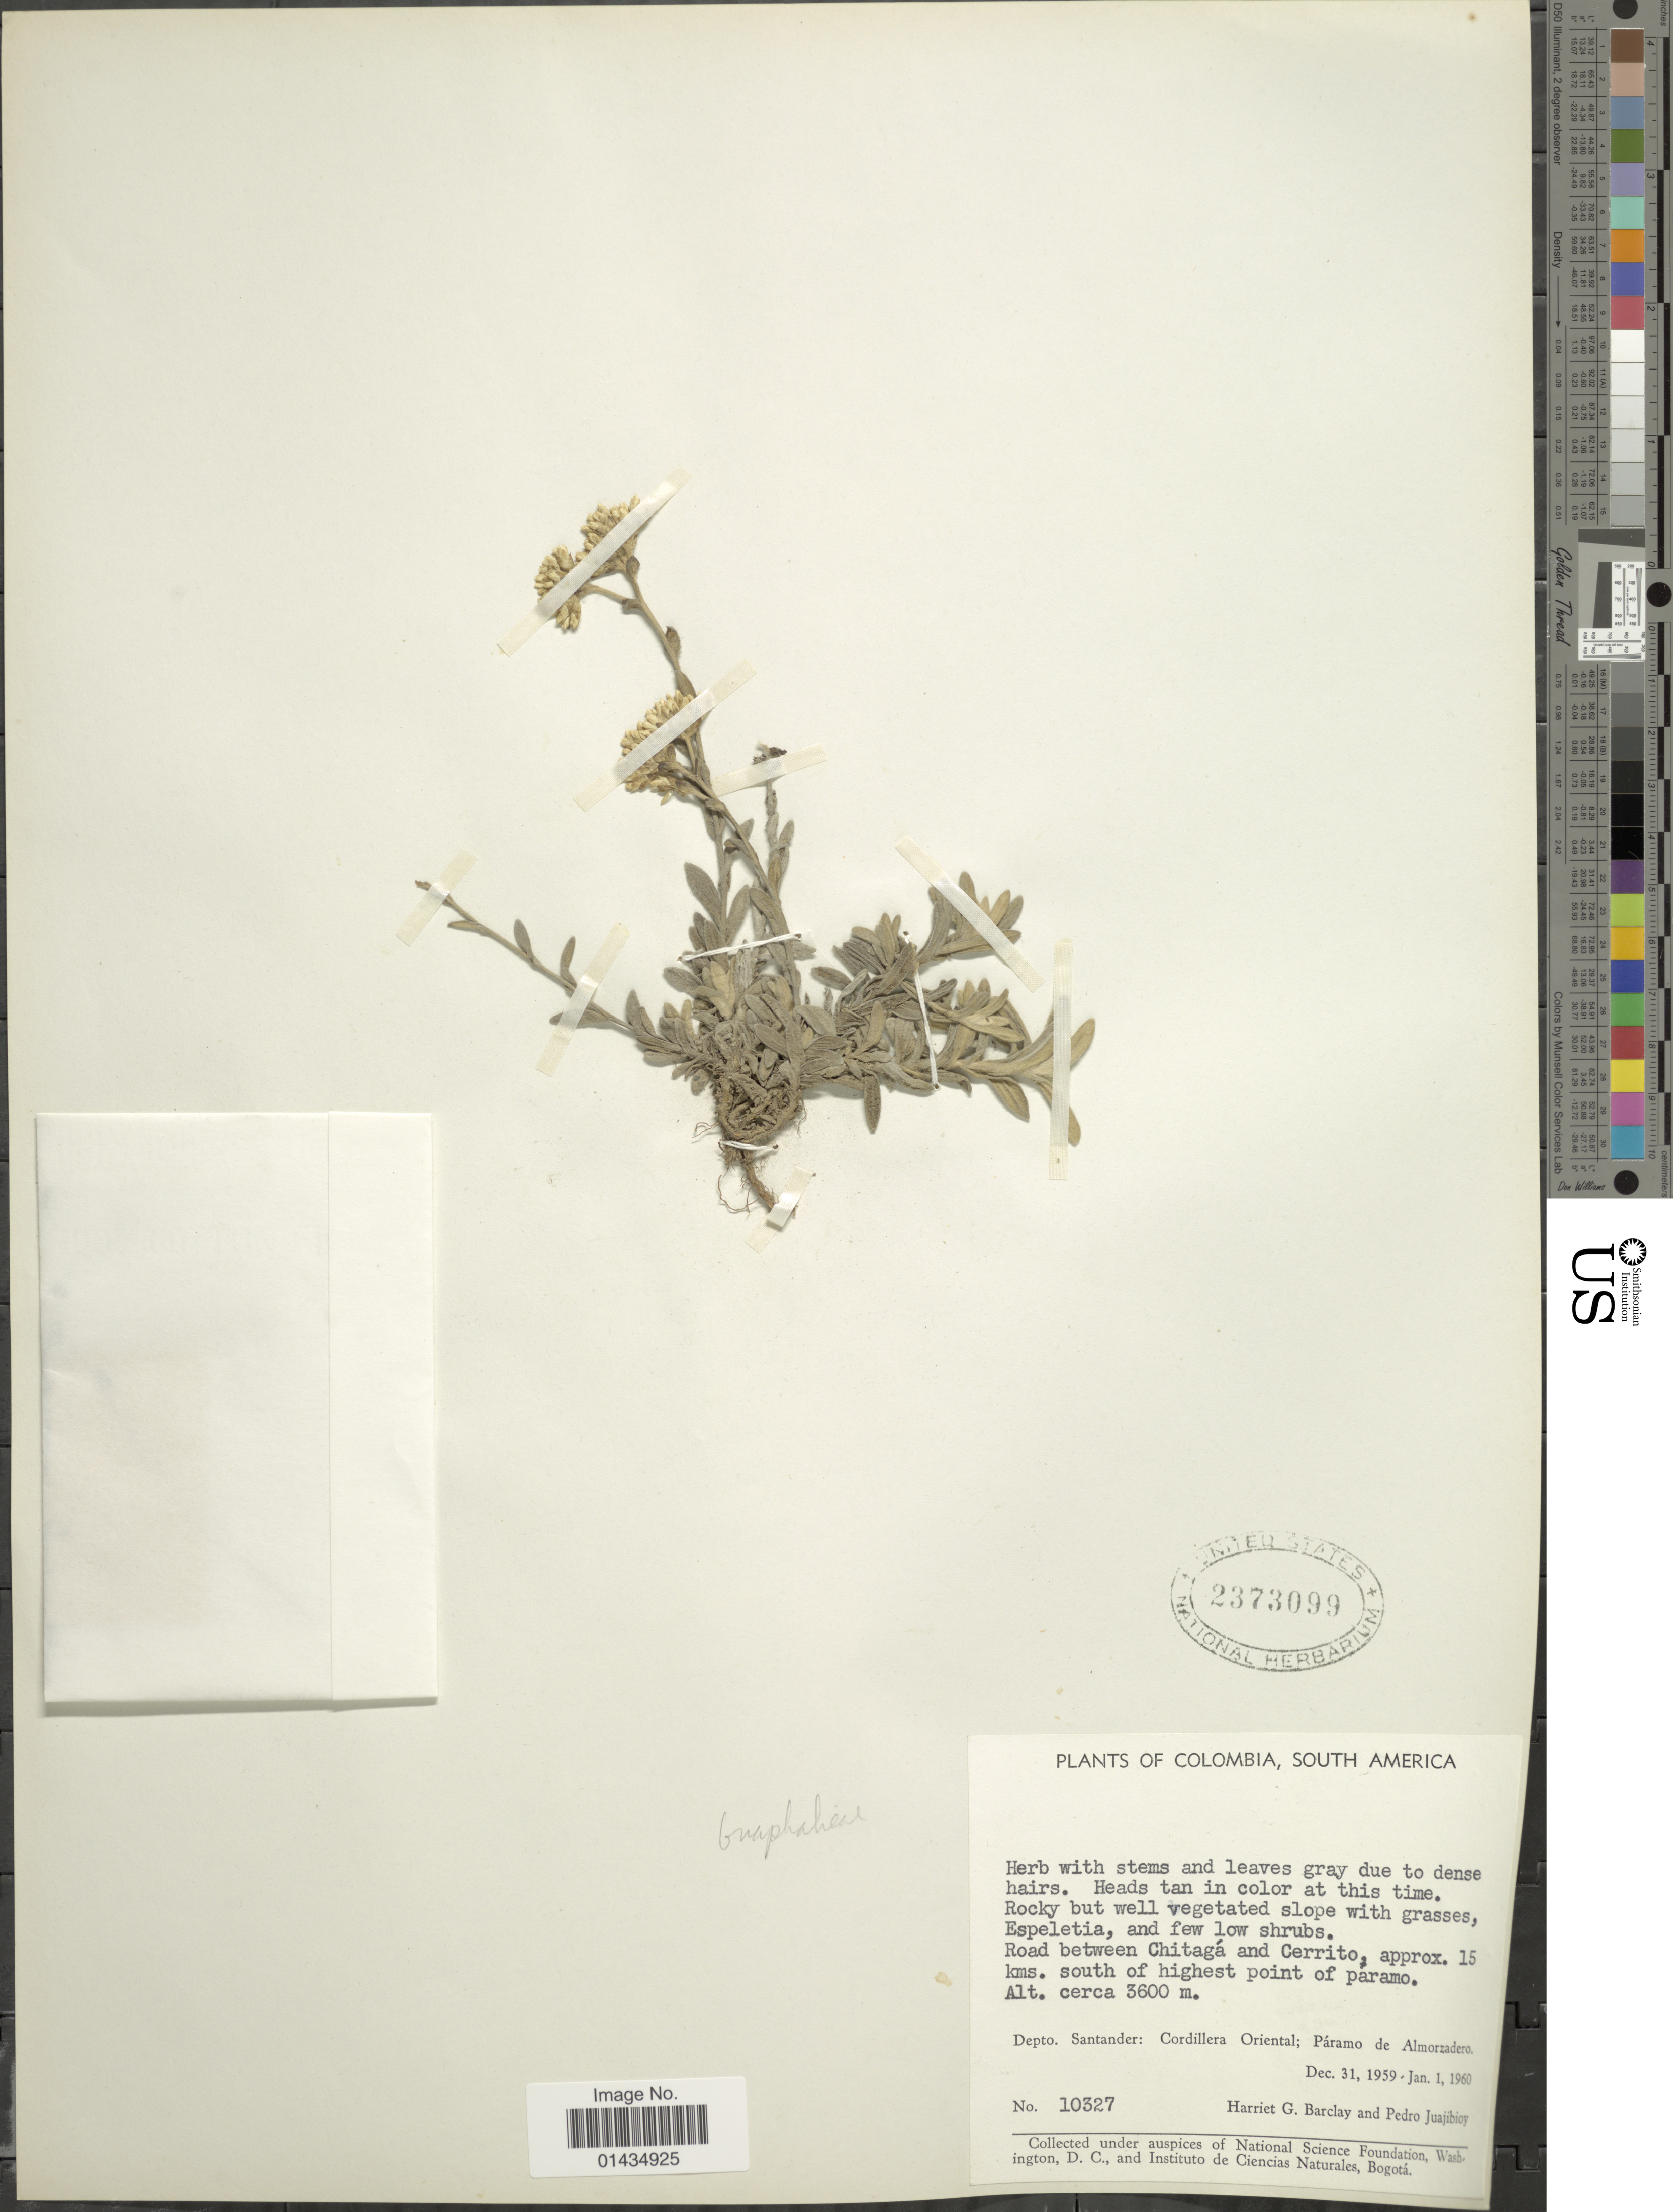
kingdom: Plantae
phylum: Tracheophyta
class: Magnoliopsida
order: Asterales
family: Asteraceae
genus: Achyrocline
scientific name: Achyrocline sp.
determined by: Dillon, M. O.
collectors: H. G. Barclay & P. Juajibioy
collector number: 10327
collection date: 1959-12-31/1960-01-01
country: Colombia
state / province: Santander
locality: road between Chitagá and Cerrito, approx. 15 kms. south of highest point of páramo, Cordillera Oriental; Páramo de Almorzadero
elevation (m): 3600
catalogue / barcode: US 2373099